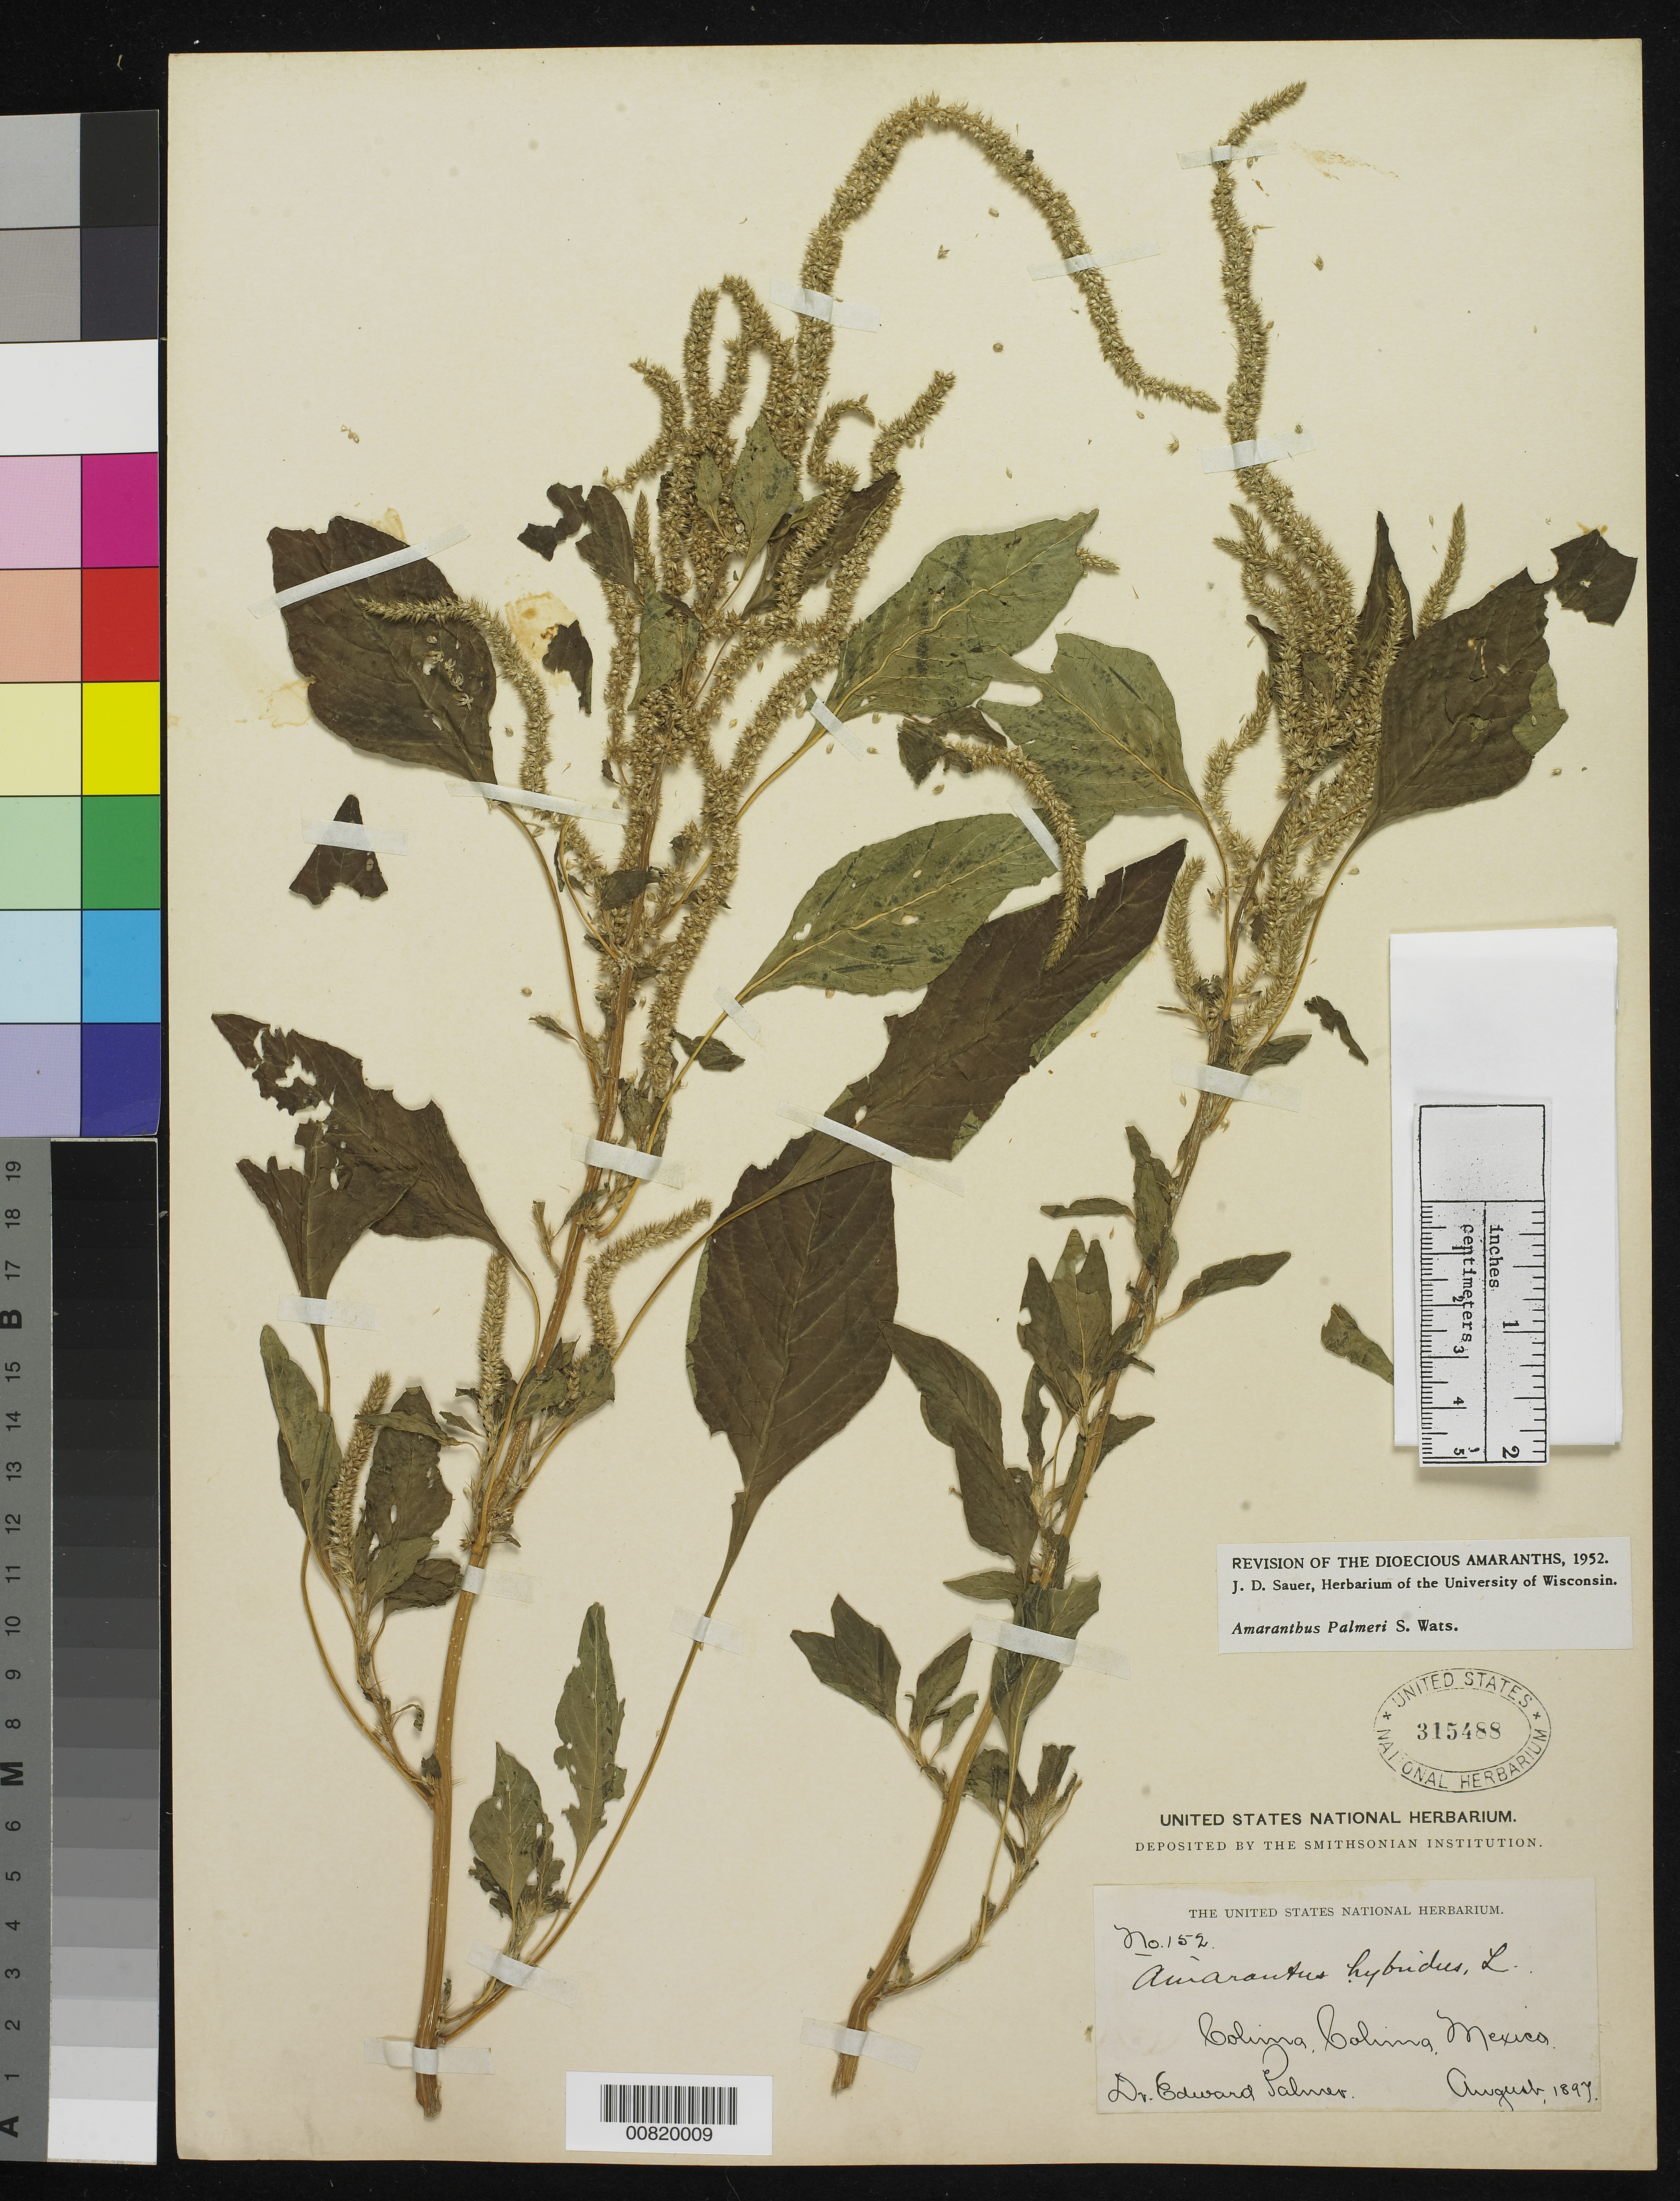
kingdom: Plantae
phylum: Tracheophyta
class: Magnoliopsida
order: Caryophyllales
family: Amaranthaceae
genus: Amaranthus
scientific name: Amaranthus palmeri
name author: S. Watson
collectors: E. Palmer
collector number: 152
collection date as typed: Aug 1897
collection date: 1897-08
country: Mexico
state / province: Colima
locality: Colima, Colima.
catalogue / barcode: US 315488